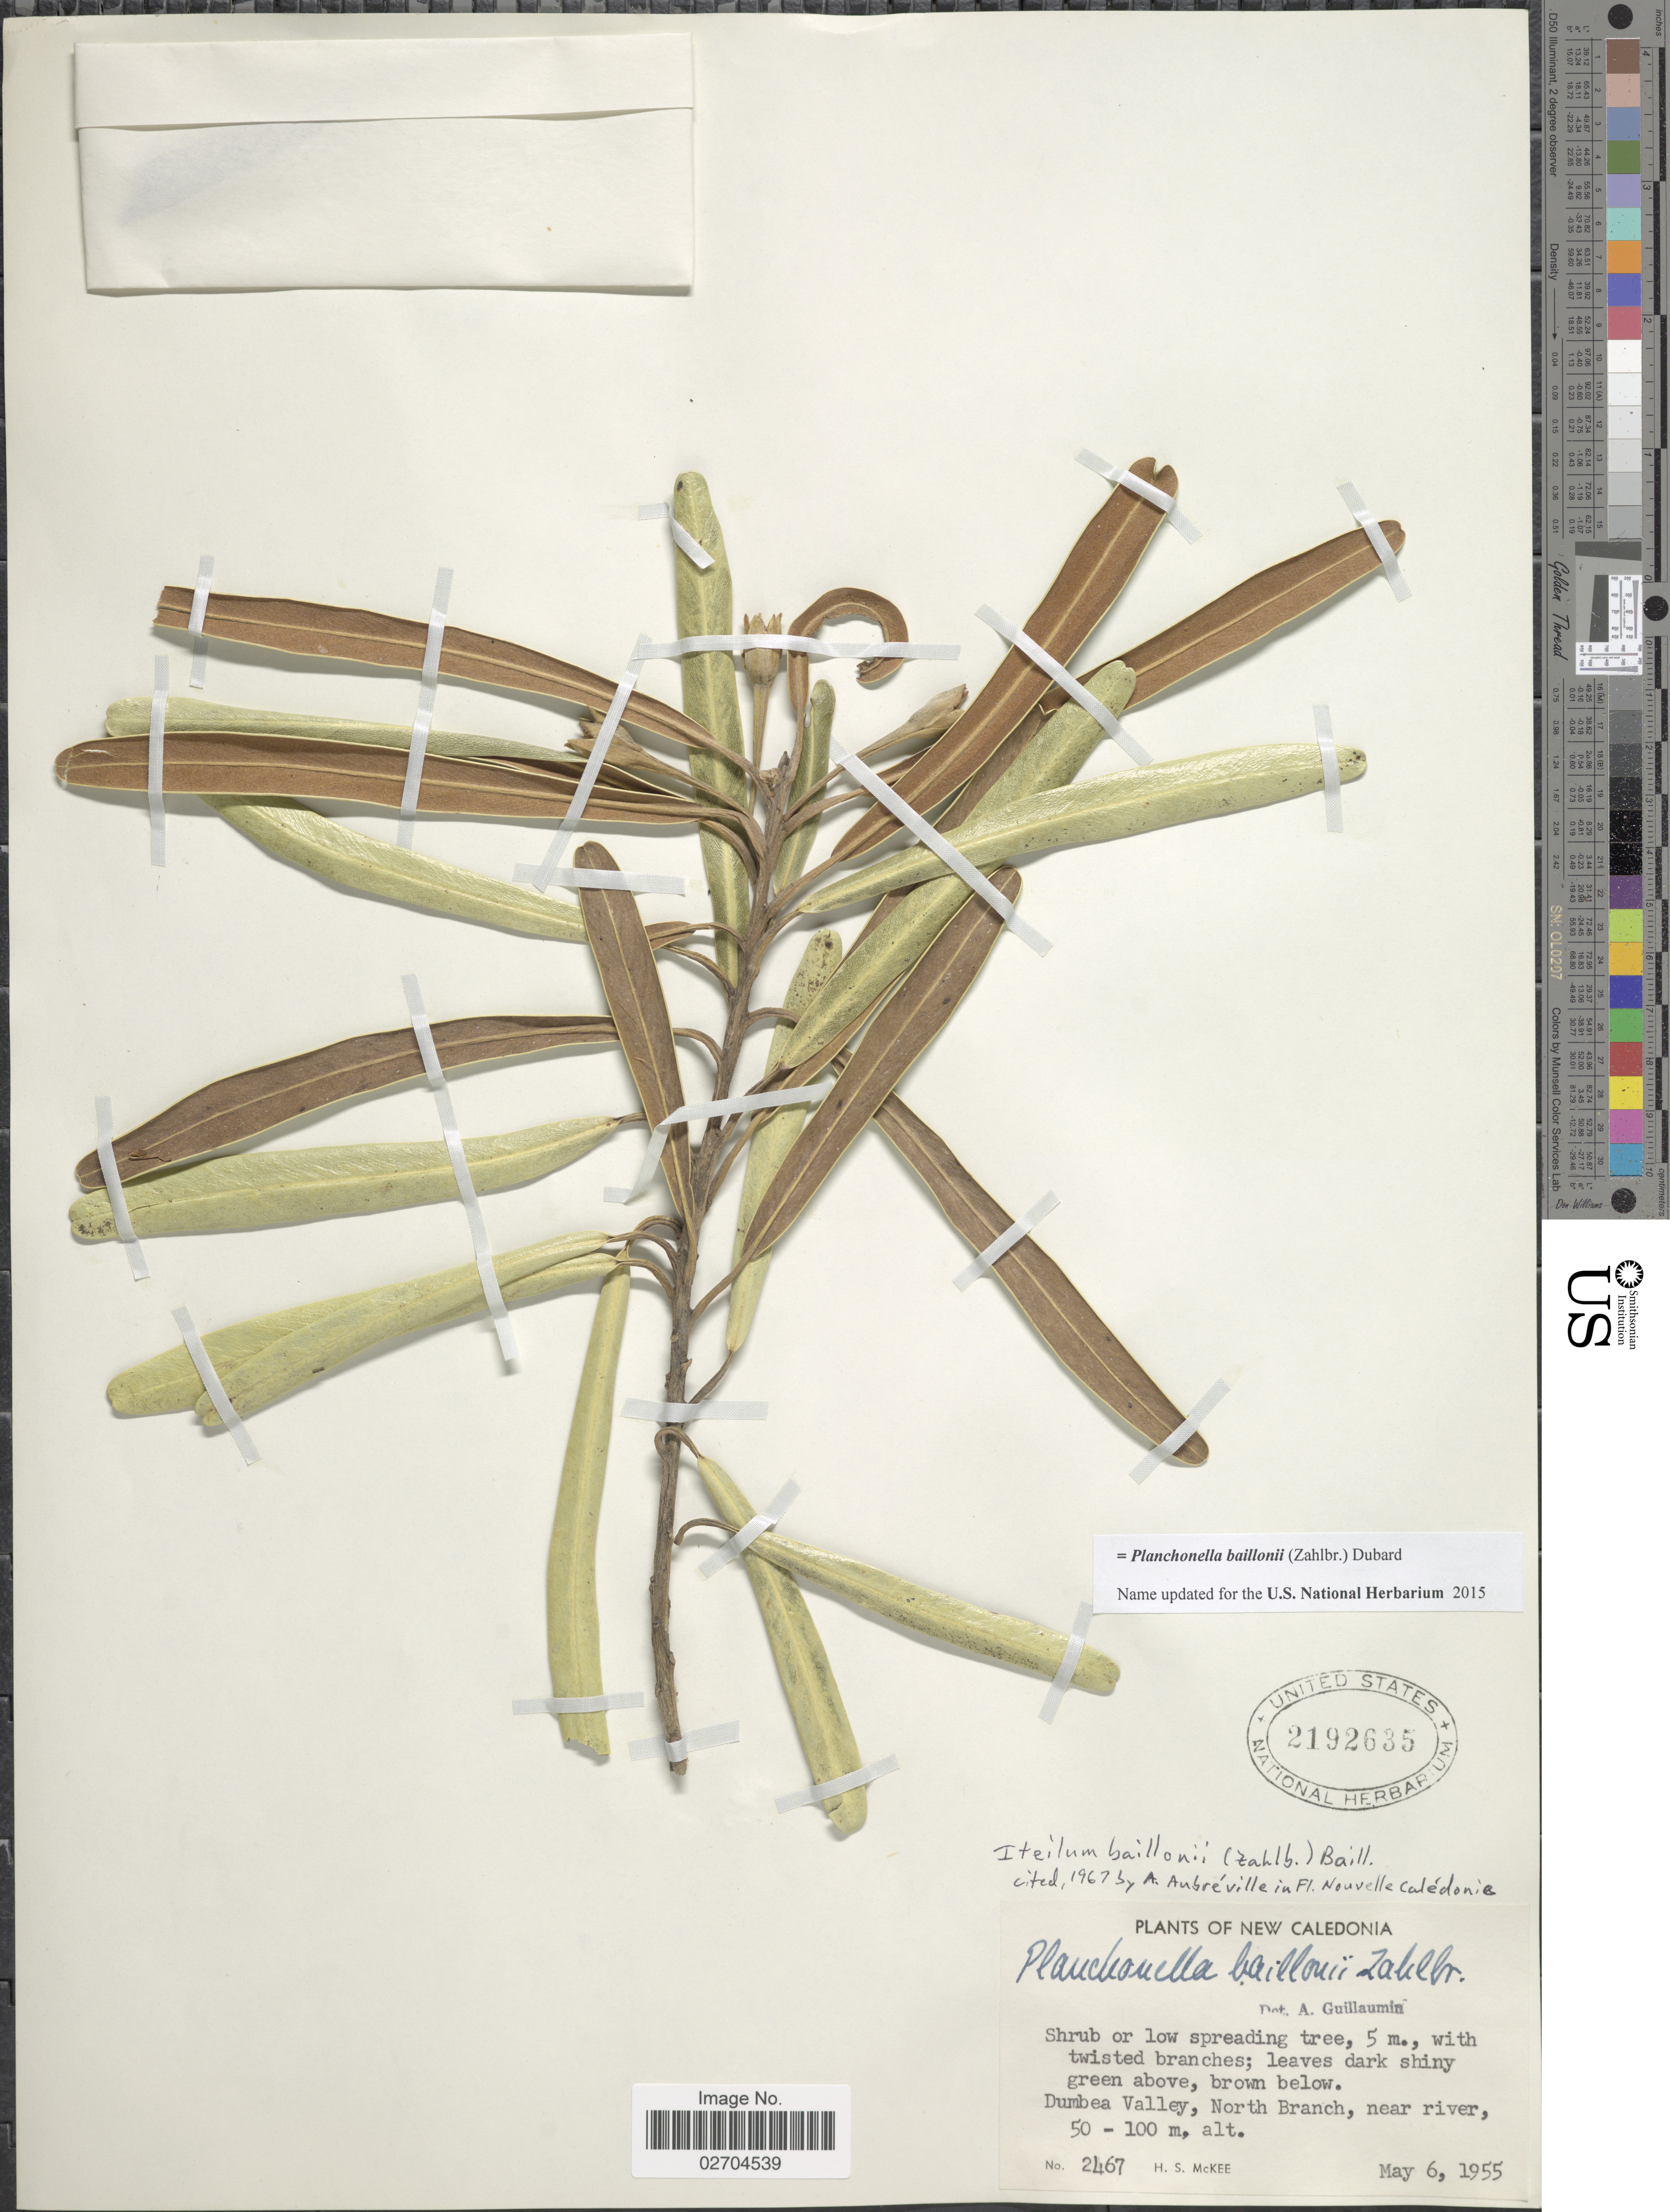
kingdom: Plantae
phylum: Tracheophyta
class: Magnoliopsida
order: Ericales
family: Sapotaceae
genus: Planchonella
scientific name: Planchonella baillonii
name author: (Zahlbr.) Dubard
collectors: H. S. McKee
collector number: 2467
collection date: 1955-05-06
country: New Caledonia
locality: Dumbea Valley, North Branch, near river.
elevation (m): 50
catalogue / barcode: US 2192635